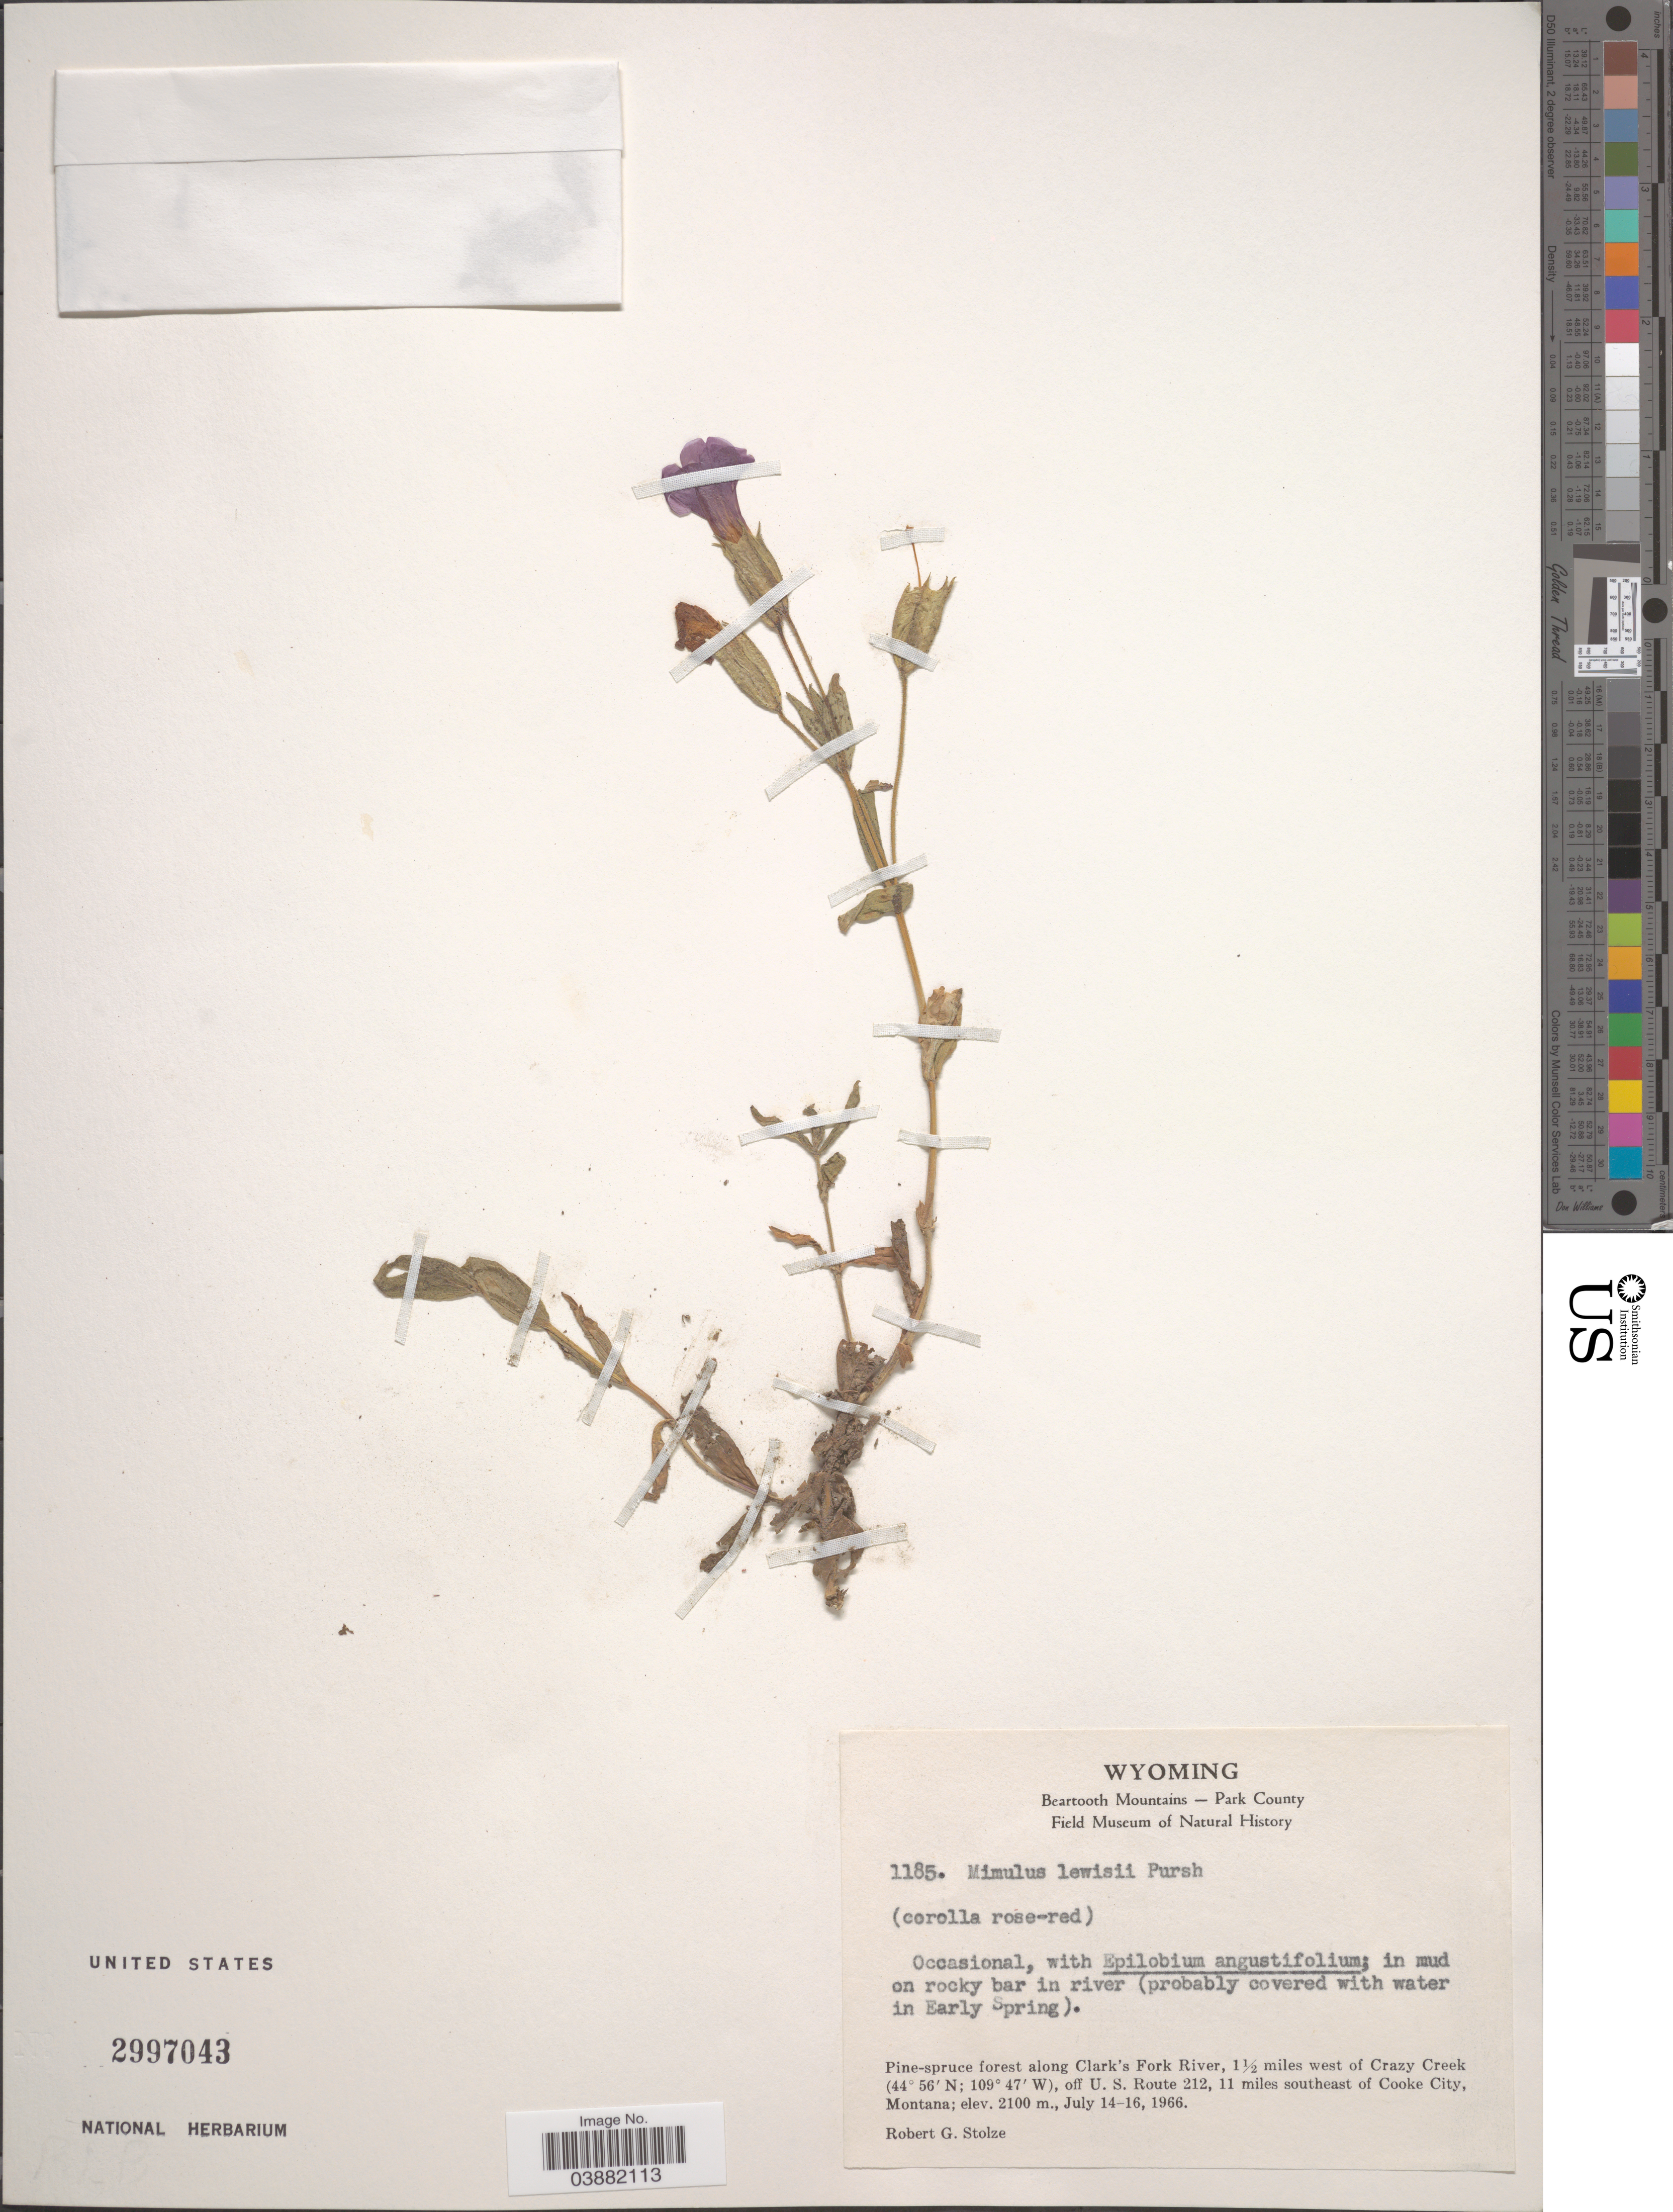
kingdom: Plantae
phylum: Tracheophyta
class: Magnoliopsida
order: Lamiales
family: Phrymaceae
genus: Mimulus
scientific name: Mimulus lewisii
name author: Pursh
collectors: R. G. Stolze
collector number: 1185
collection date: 1966-07-14/1966-07-16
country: United States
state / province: Wyoming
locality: Beartooth Mountains - Park County. Forest along Clark's Fork River, 1½ miles west of Crazy Creek, off U. S. Route 212, 11 miles southeast of Cooke City, Montana.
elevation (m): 2100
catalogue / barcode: US 2997043